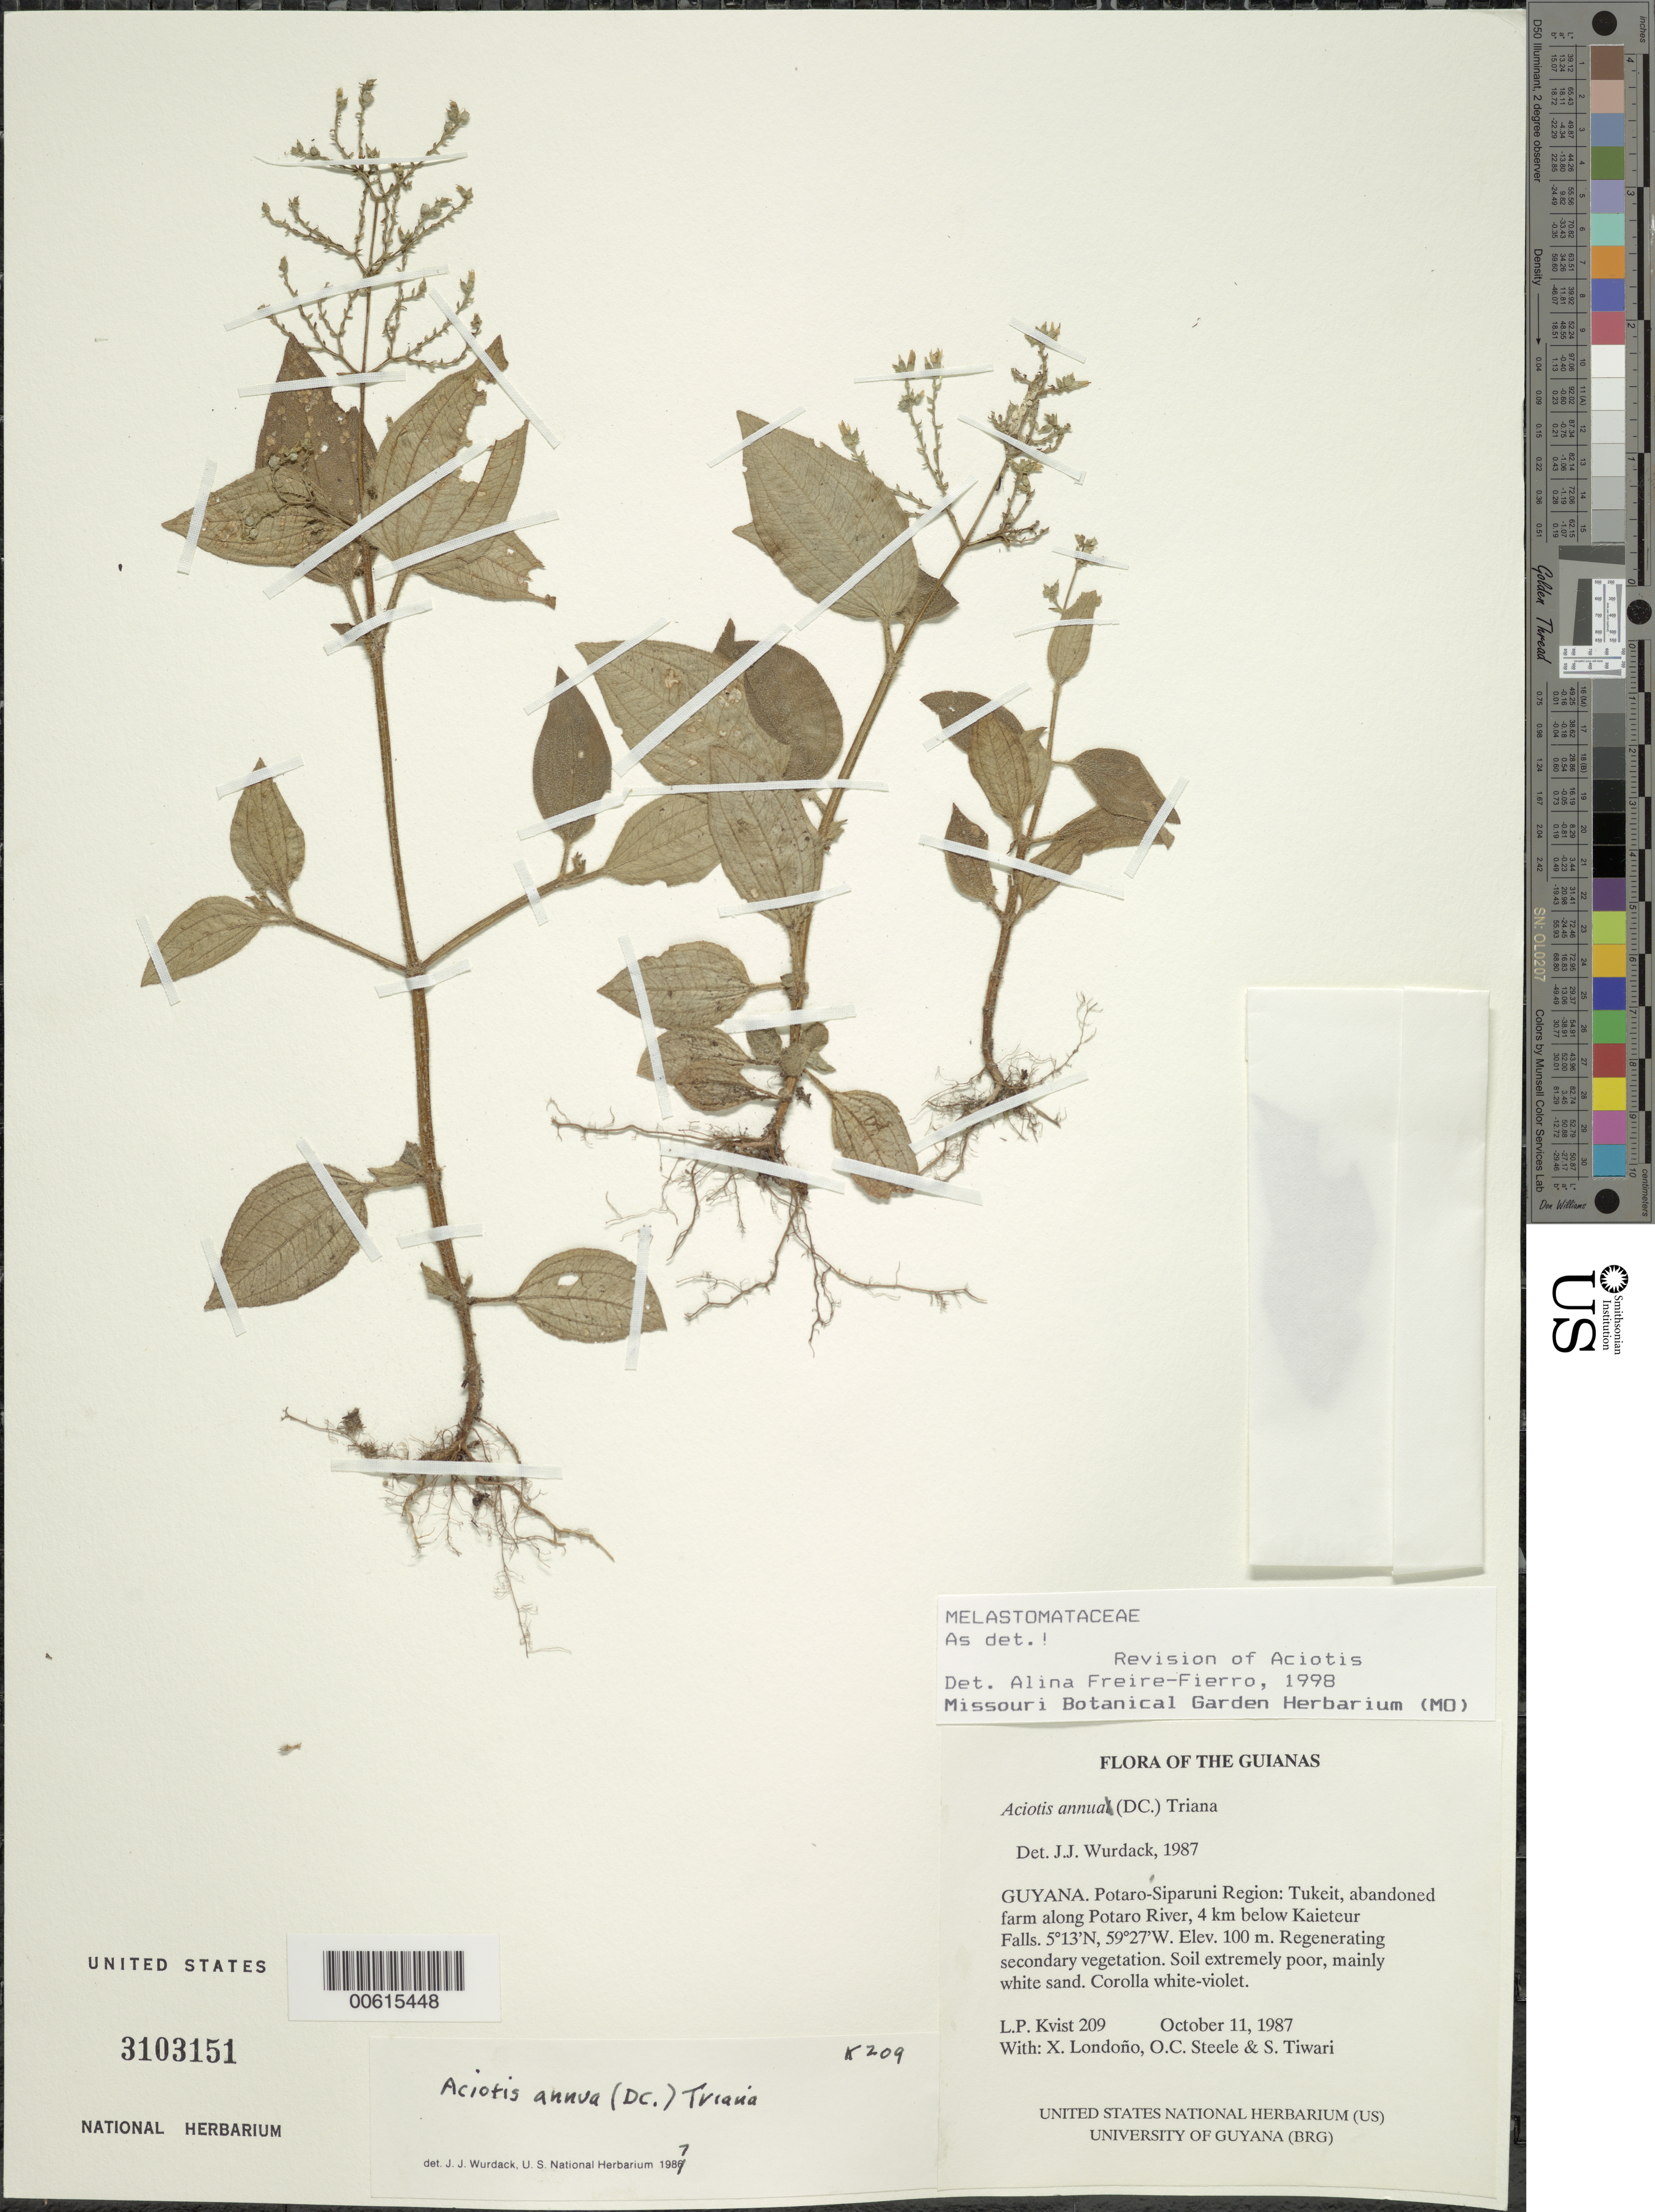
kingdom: Plantae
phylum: Tracheophyta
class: Magnoliopsida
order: Myrtales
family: Melastomataceae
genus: Aciotis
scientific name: Aciotis annua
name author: (Mart. ex DC.) Triana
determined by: Wurdack, John J., (US), US (UNITED STATES)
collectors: L. P. Kvist, X. Londoño, O. C. Steele & S. Tiwari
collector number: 209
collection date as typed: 11 October 1987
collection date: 1987-10-11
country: Guyana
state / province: Potaro-Siparuni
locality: Tukeit, abandoned farm along Potaro River, 4 km below Kaieteur Falls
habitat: Regenerating secondary vegetation. Soil extremely poor, mainly white sand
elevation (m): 100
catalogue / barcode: US 3103151